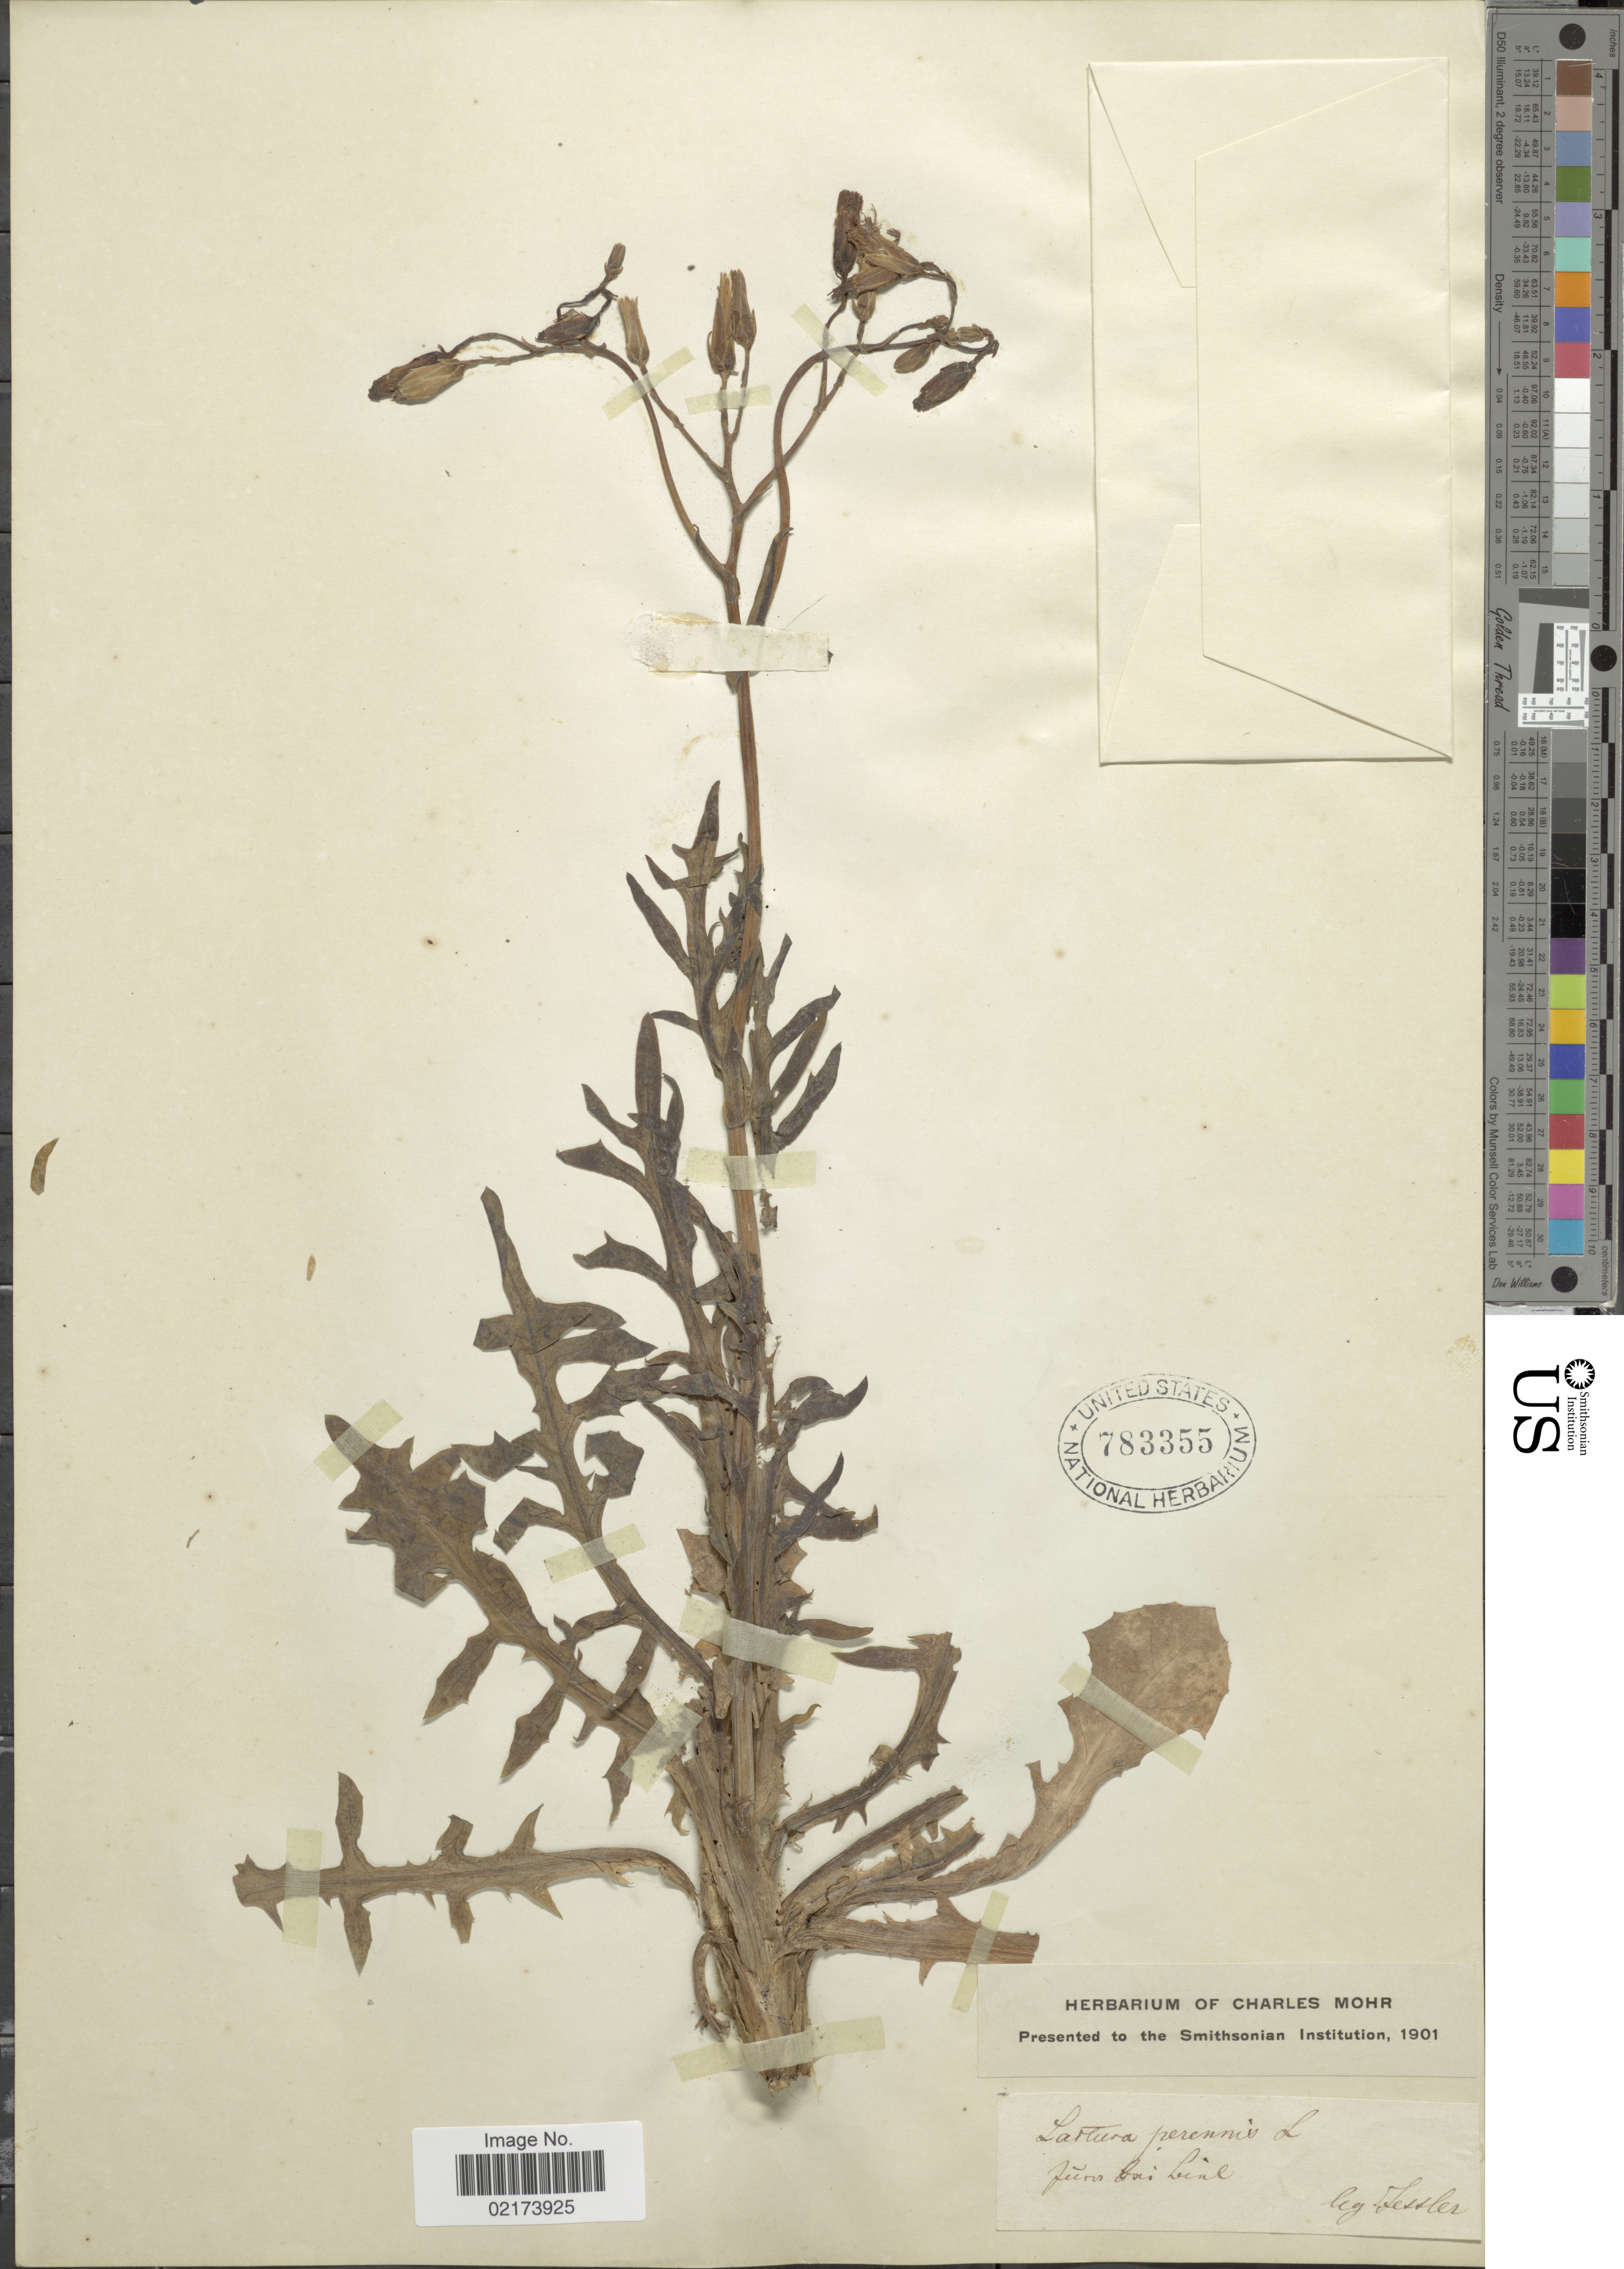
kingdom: Plantae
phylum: Tracheophyta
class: Magnoliopsida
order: Asterales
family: Asteraceae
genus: Lactuca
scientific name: Lactuca perennis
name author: L.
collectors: Fessler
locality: Jum Cai Leinl [interpreted] [unsure placement]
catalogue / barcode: US 783355